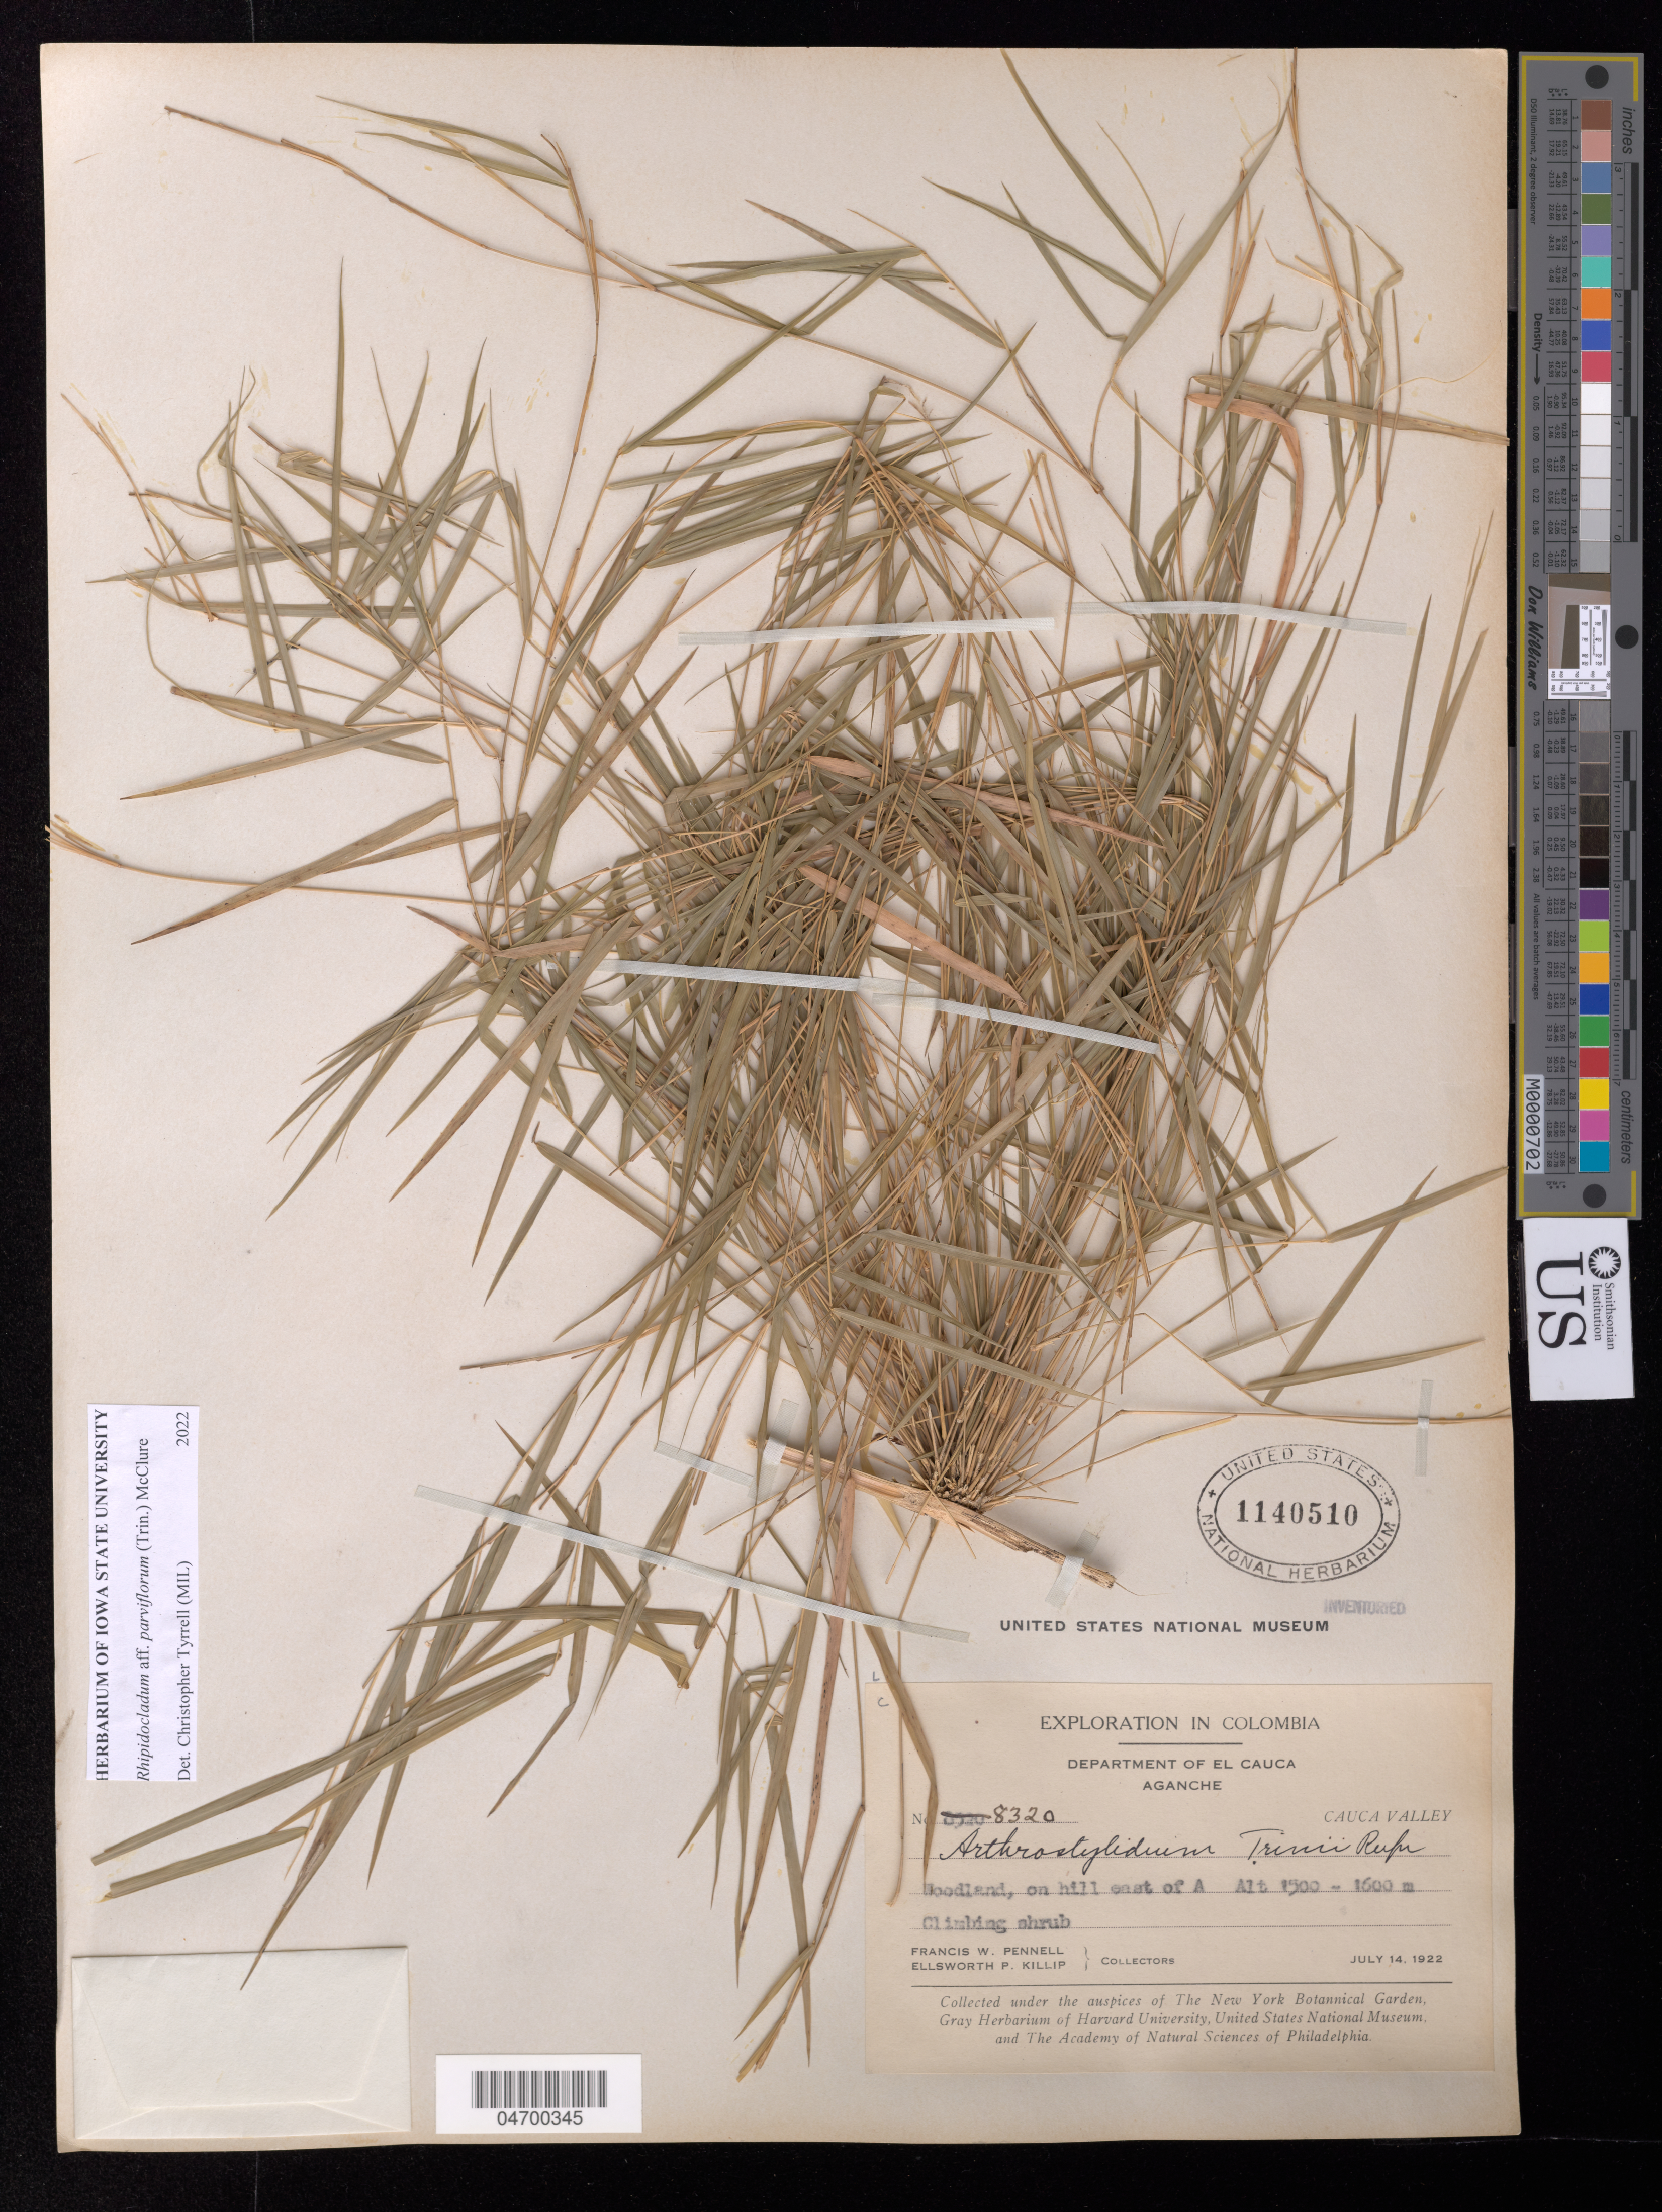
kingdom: Plantae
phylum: Tracheophyta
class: Liliopsida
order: Poales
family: Poaceae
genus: Rhipidocladum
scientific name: Rhipidocladum parviflorum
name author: (Trin.) McClure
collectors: F. W. Pennell & E. P. Killip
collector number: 8320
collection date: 1922-07-14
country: Colombia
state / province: Valle del Cauca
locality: Department of El Cauca. Aganche. Cauca Valley. Exploration in Colombia.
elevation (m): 1500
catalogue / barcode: US 1140510